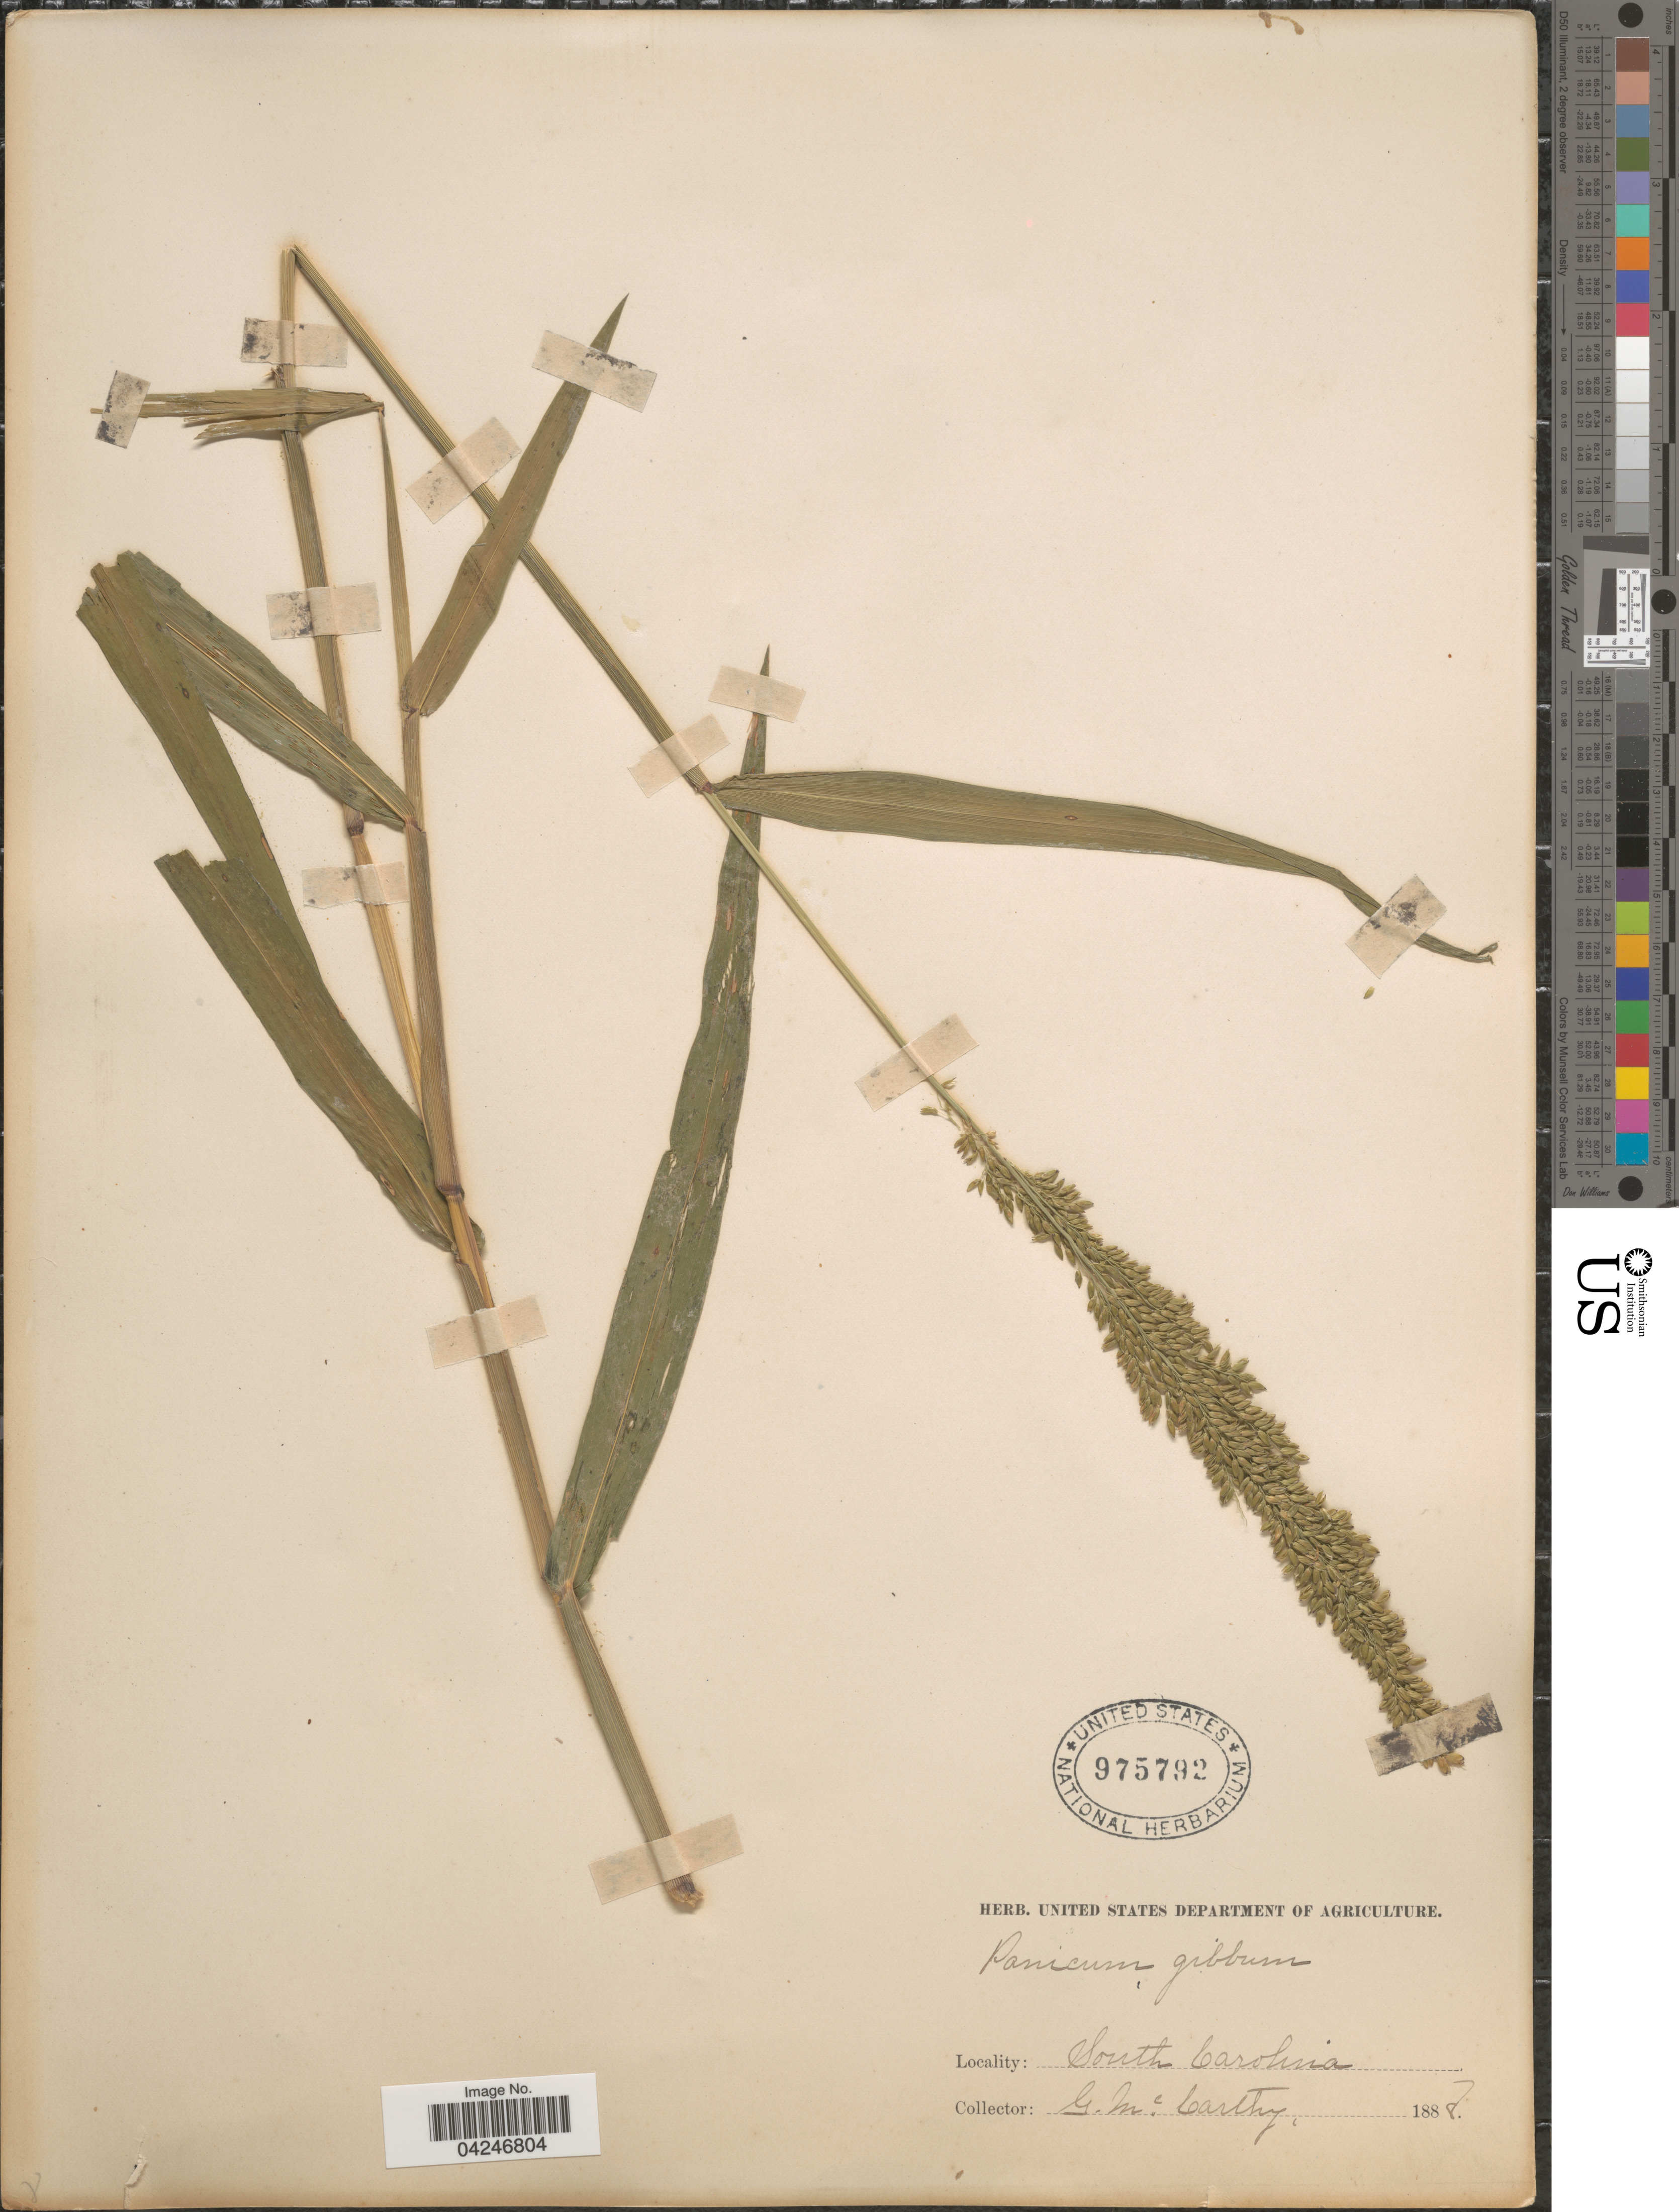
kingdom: Plantae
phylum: Tracheophyta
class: Liliopsida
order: Poales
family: Poaceae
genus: Sacciolepis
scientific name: Sacciolepis striata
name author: (L.) Nash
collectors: G. McCarthy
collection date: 1888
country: United States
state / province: South Carolina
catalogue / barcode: US 975792